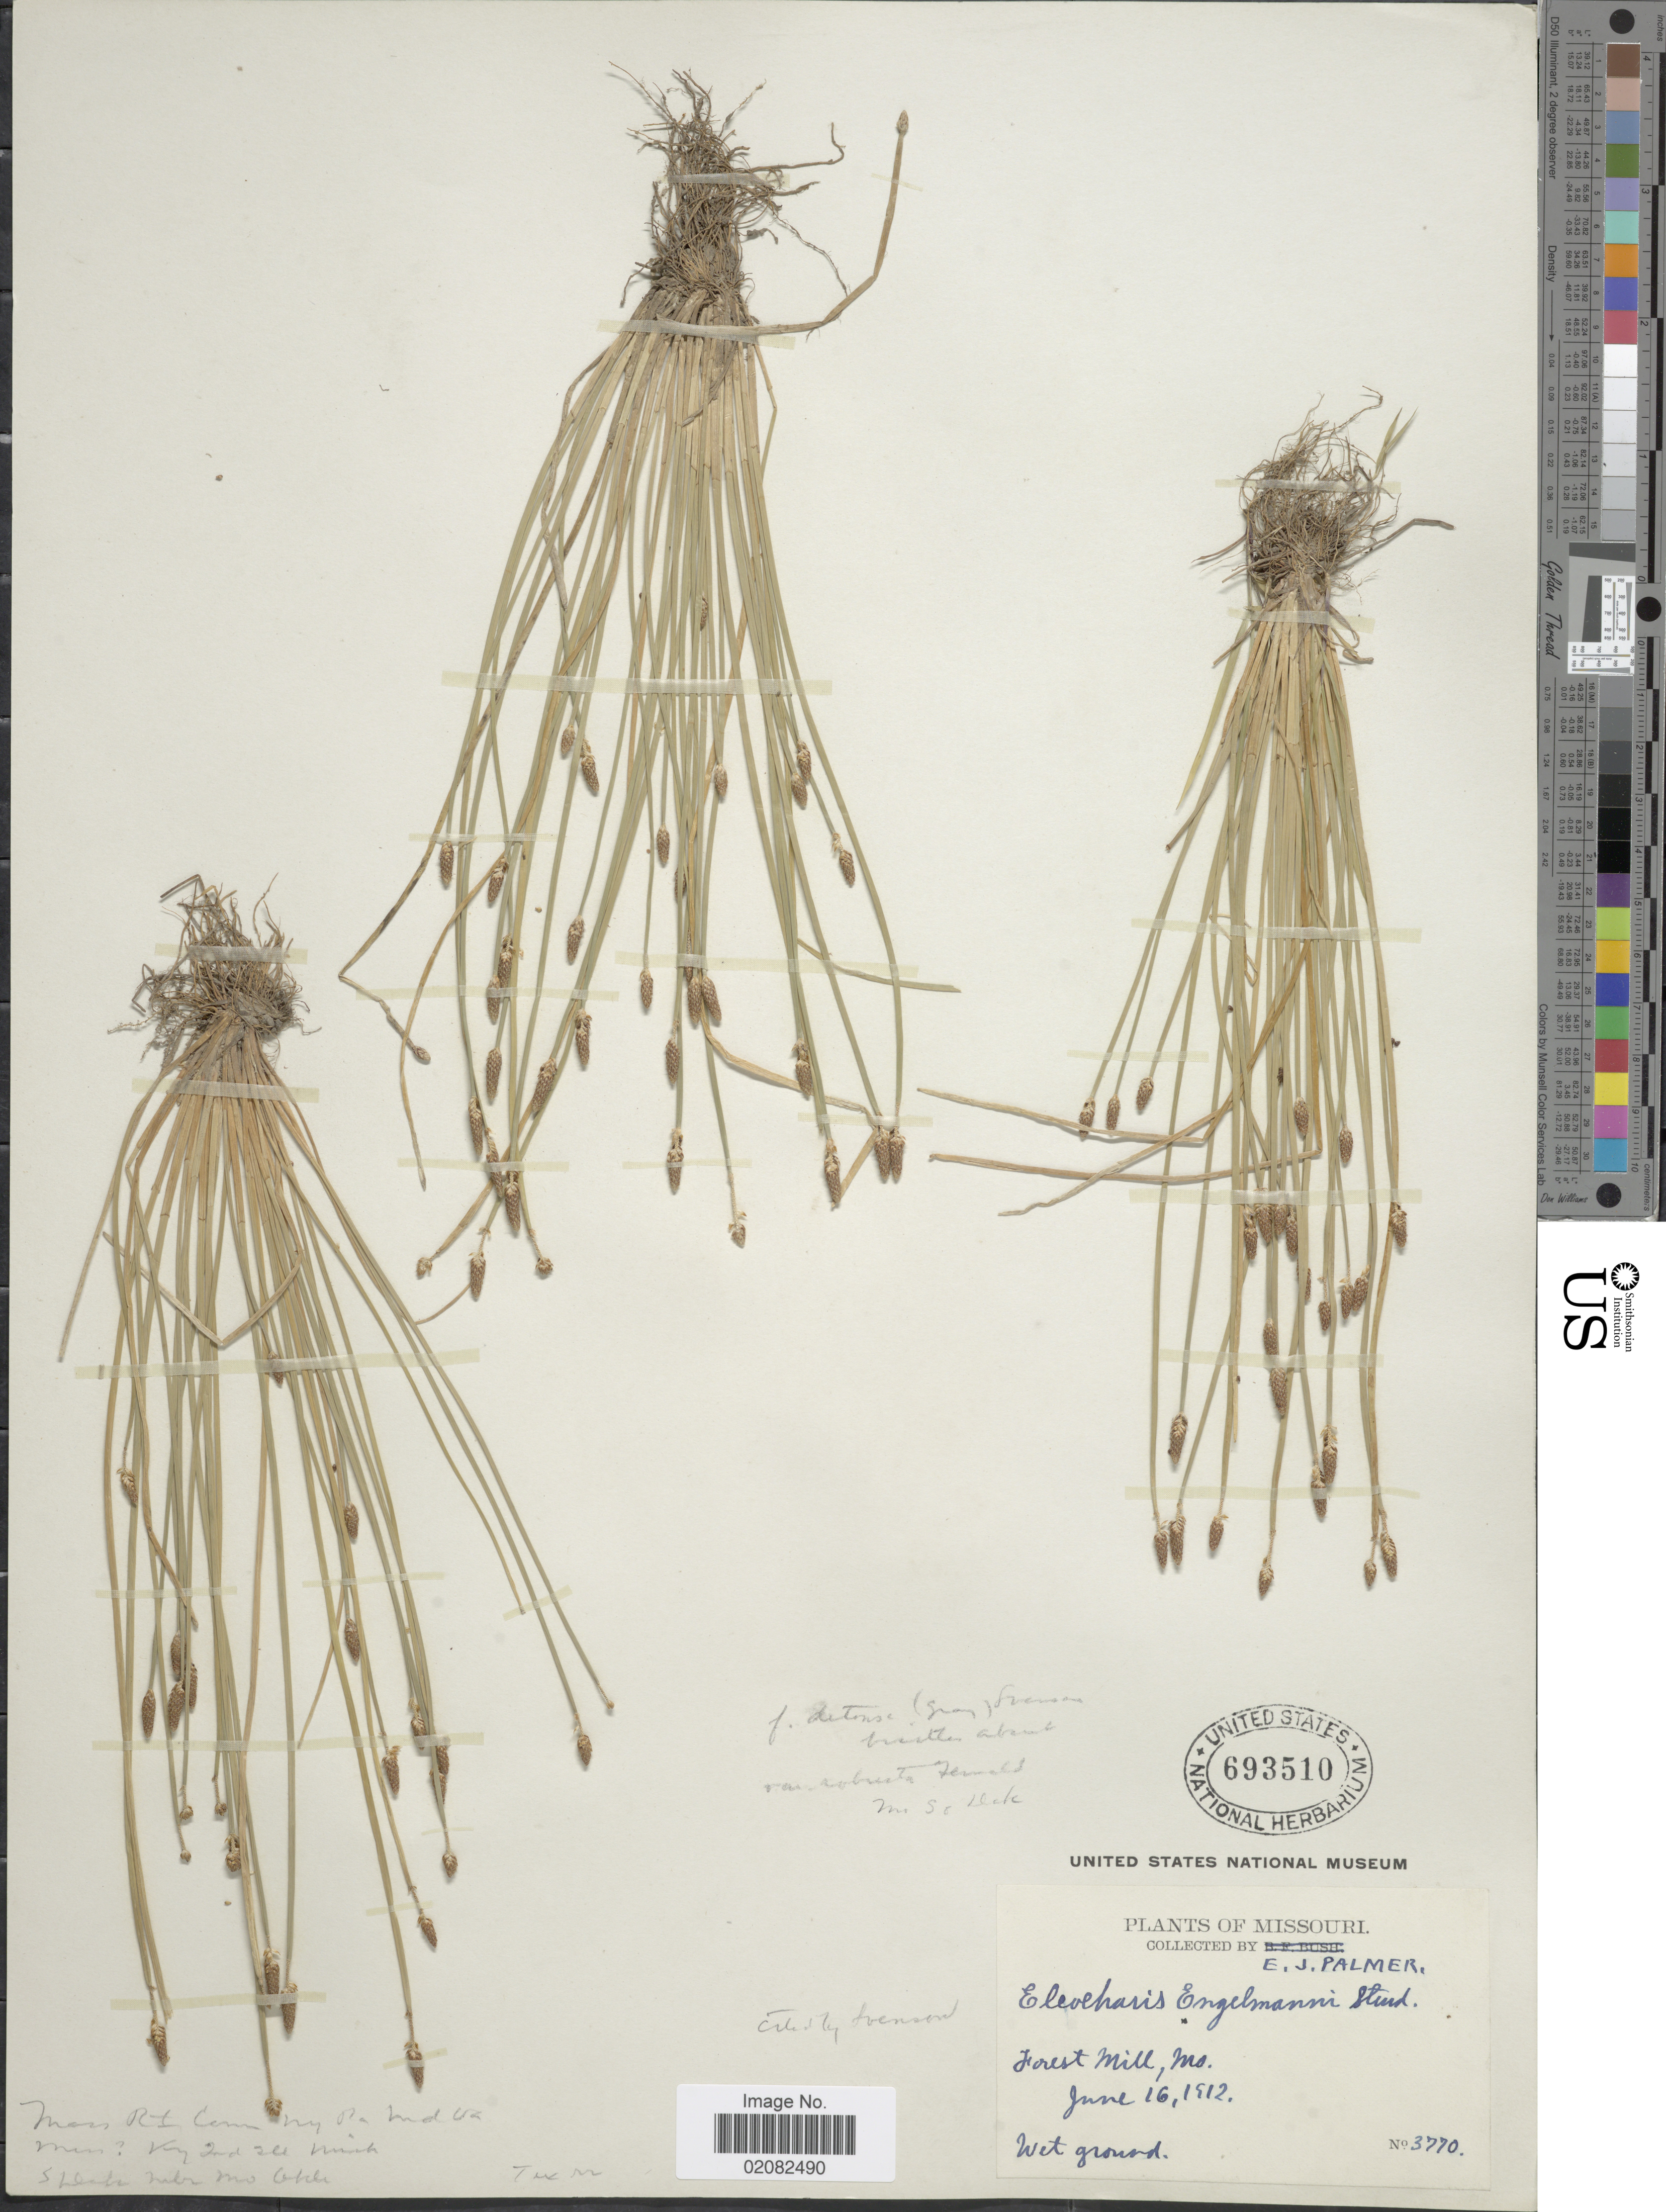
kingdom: Plantae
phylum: Tracheophyta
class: Liliopsida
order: Poales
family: Cyperaceae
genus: Eleocharis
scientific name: Eleocharis engelmannii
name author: Steud.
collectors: E. J. Palmer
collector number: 3770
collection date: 1912-06-16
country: United States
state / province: Missouri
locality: Forest Mill, Mo.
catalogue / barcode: US 693510